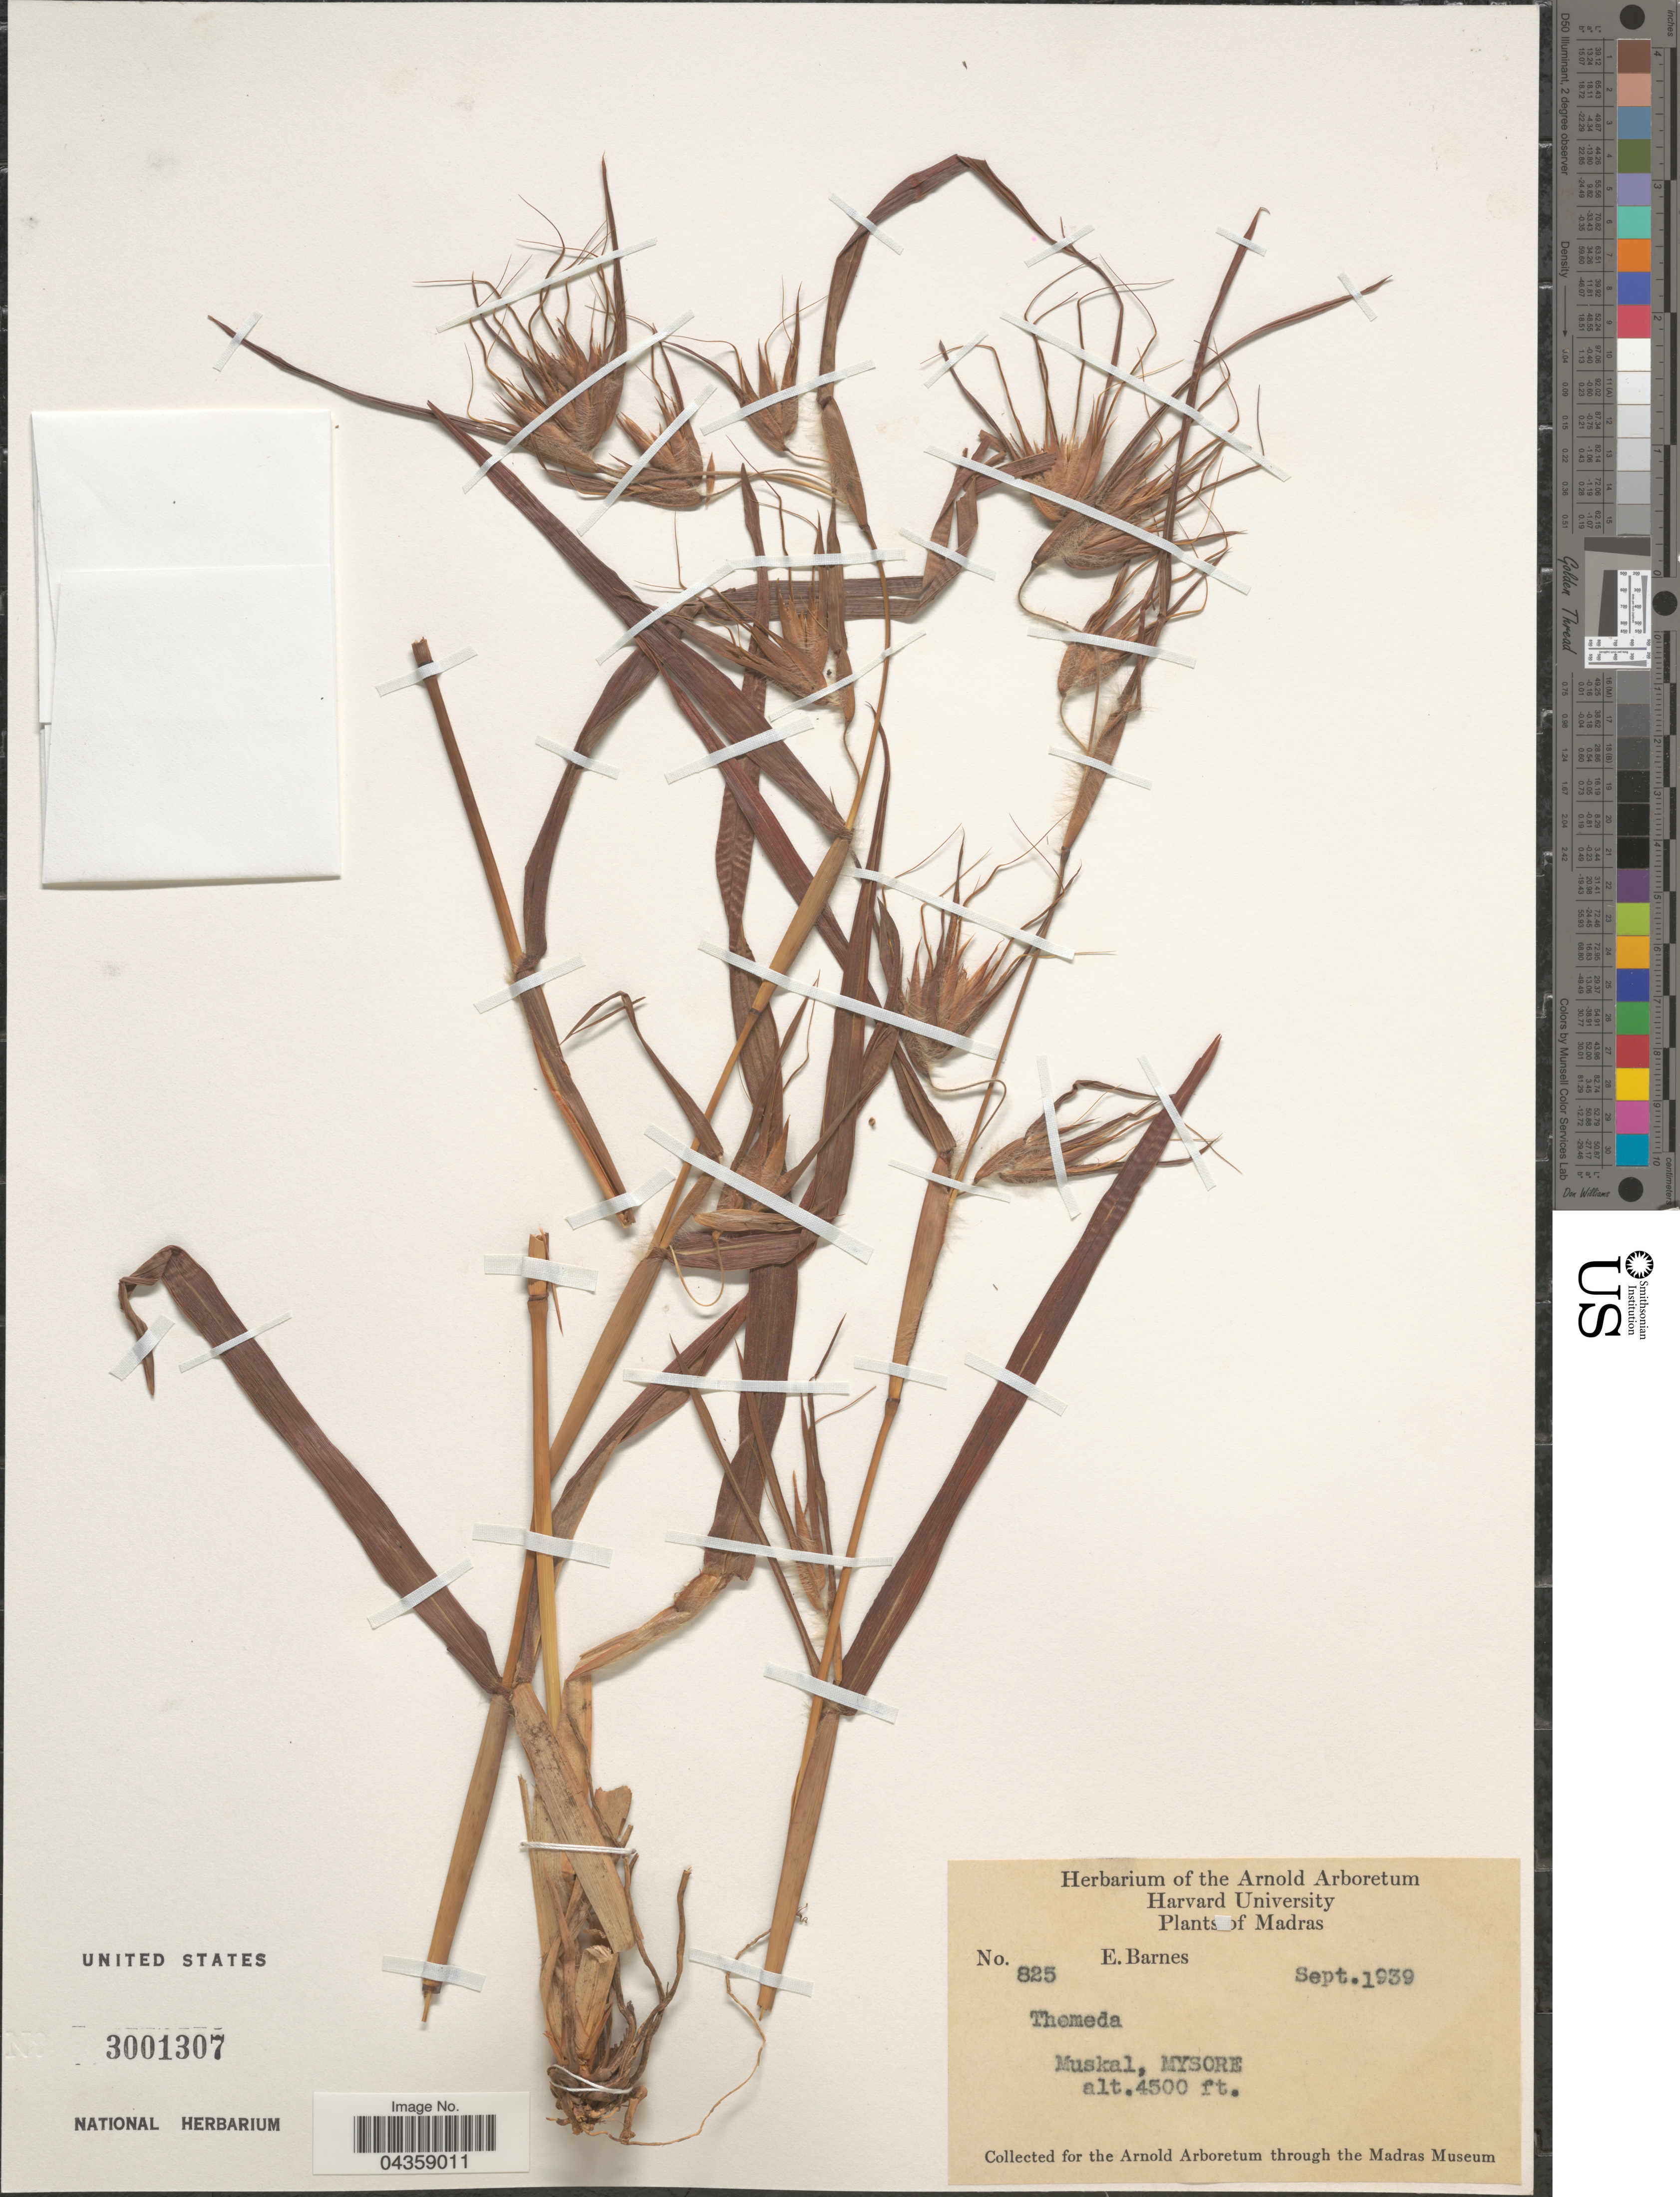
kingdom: Plantae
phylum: Tracheophyta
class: Liliopsida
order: Poales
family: Poaceae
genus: Themeda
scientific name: Themeda sp.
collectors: E. Barnes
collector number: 825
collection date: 1939-09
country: India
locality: Madras. Muskal, Mysore.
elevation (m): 1372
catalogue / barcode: US 3001307